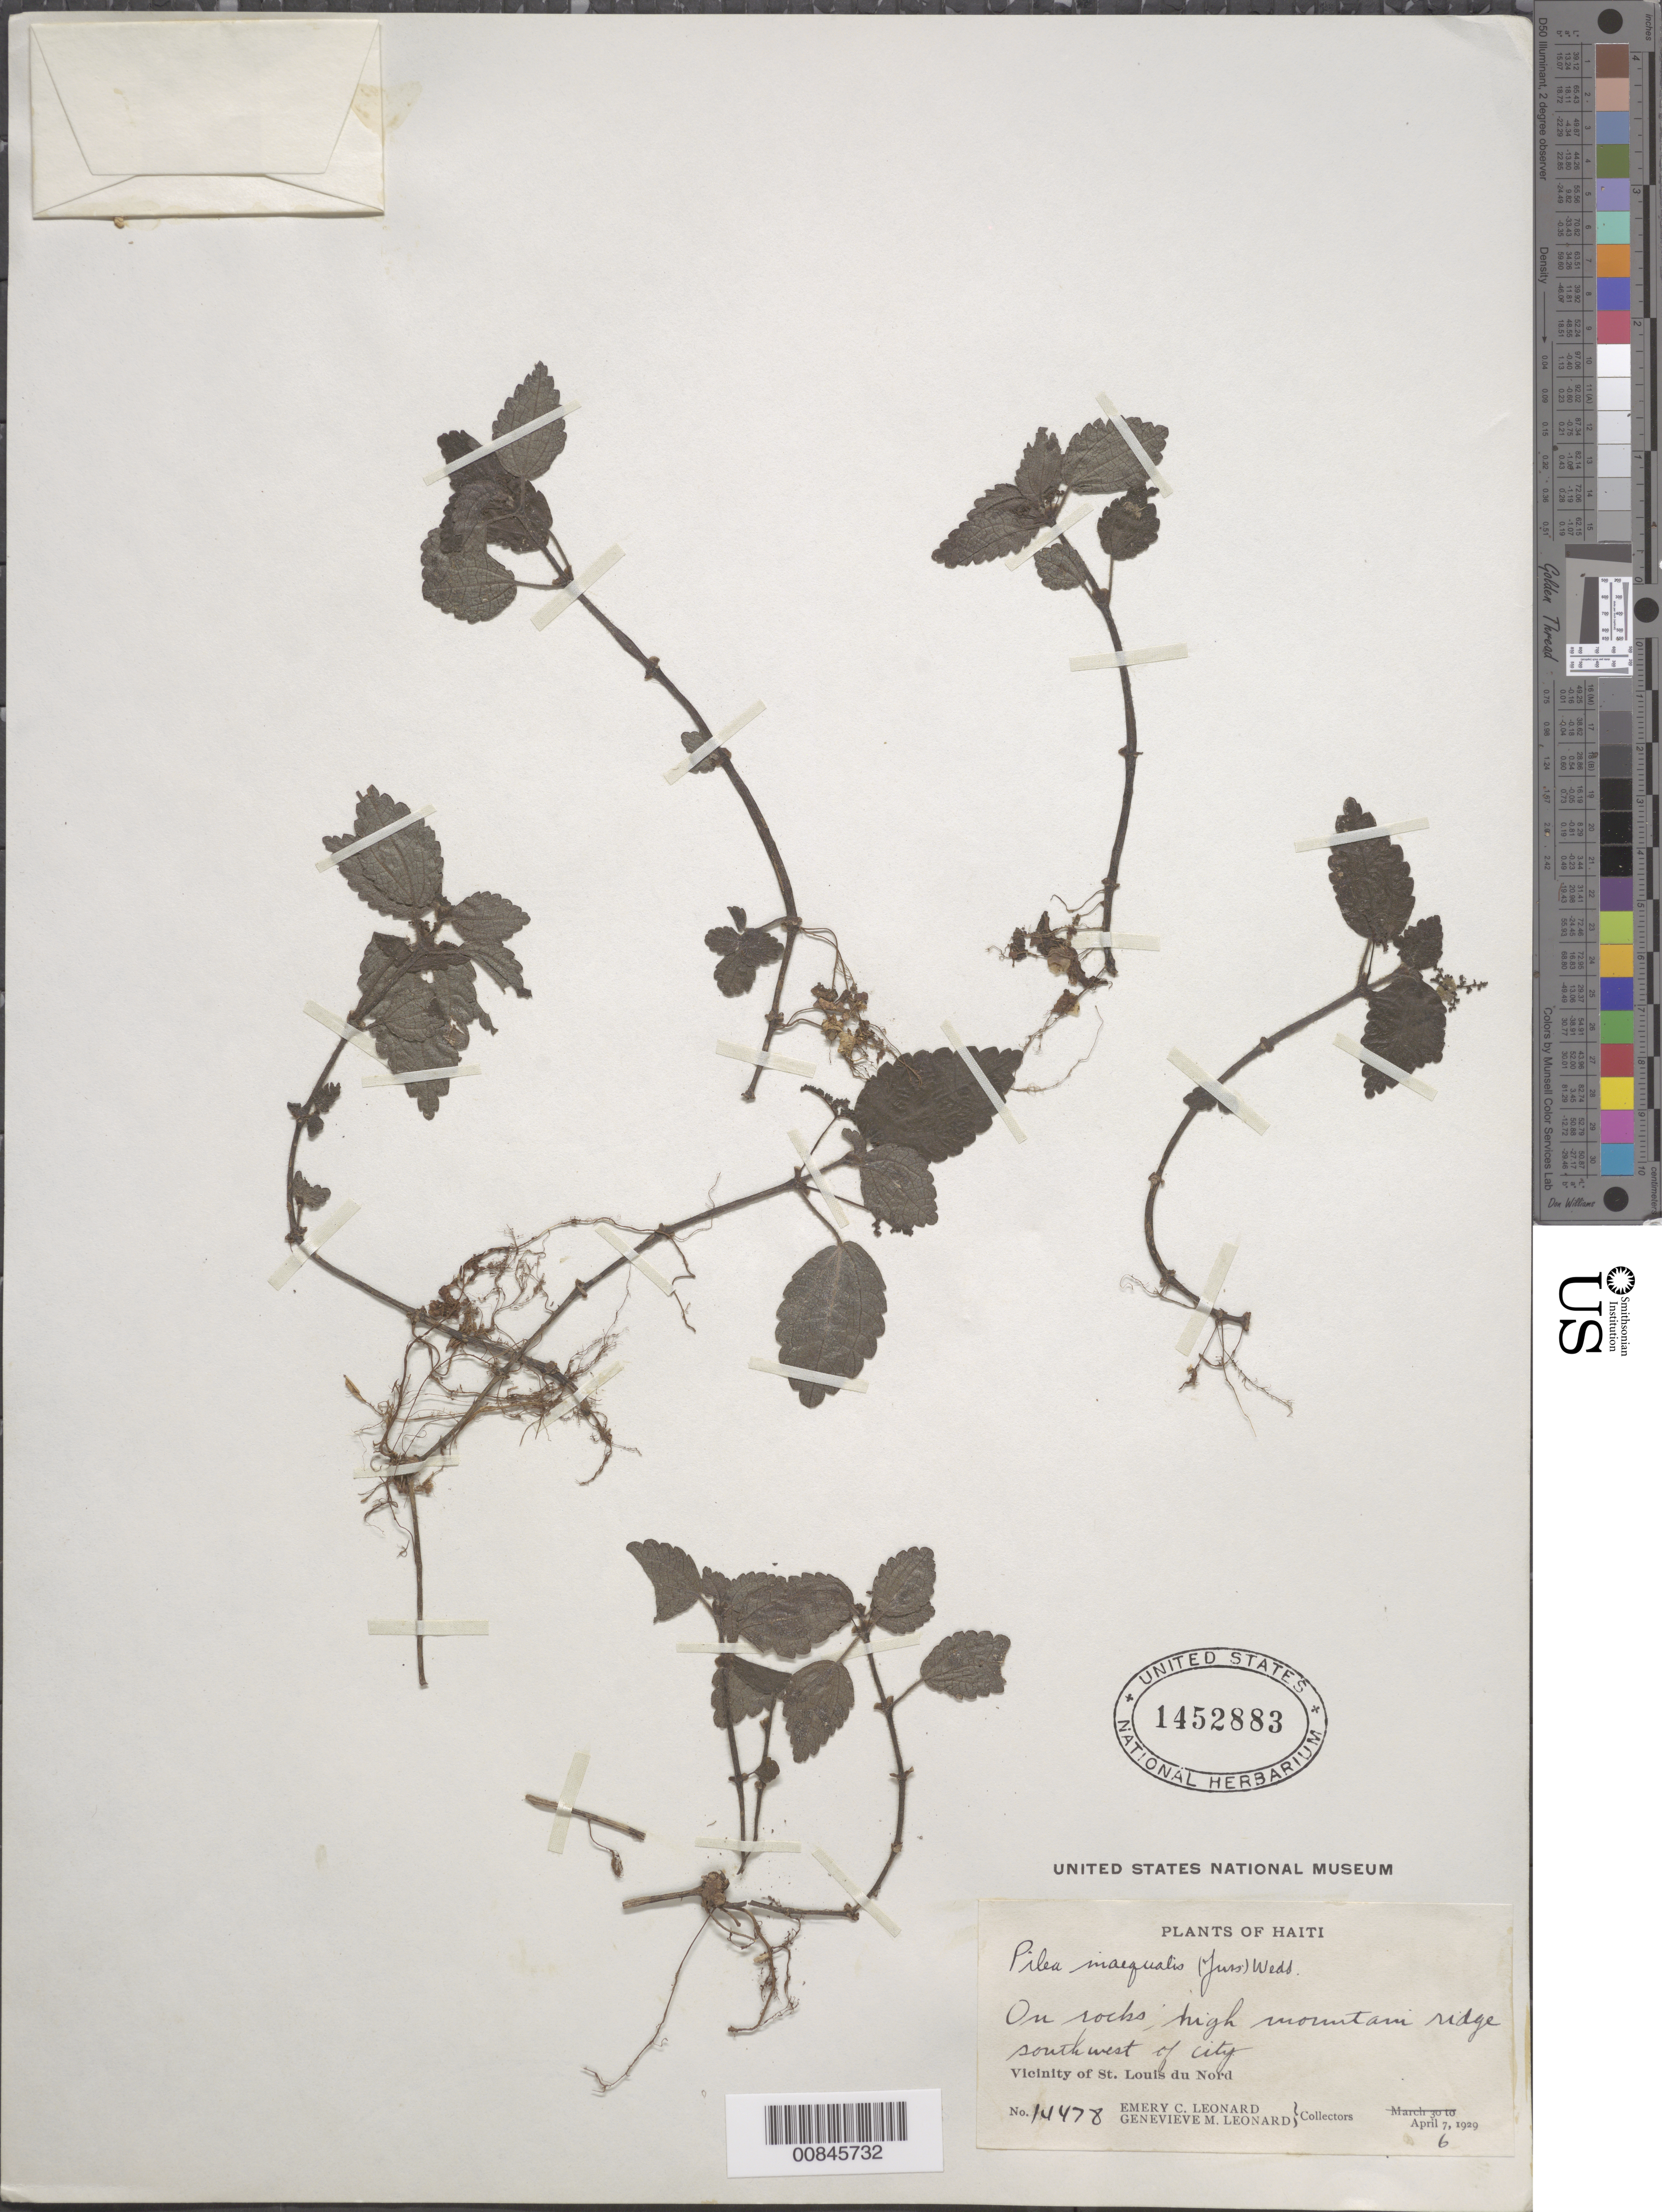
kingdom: Plantae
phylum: Tracheophyta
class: Magnoliopsida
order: Rosales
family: Urticaceae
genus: Pilea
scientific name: Pilea inaequalis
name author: (Juss. ex Poir.) Wedd.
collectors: E. C. Leonard & G. M. Leonard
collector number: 14478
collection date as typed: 06 Apr 1929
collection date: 1929-04-06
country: Haiti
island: Hispaniola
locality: Vicinity of St. Louis du Nord. High mountain ridge southwest of city.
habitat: On rocks.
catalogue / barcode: US 1452883